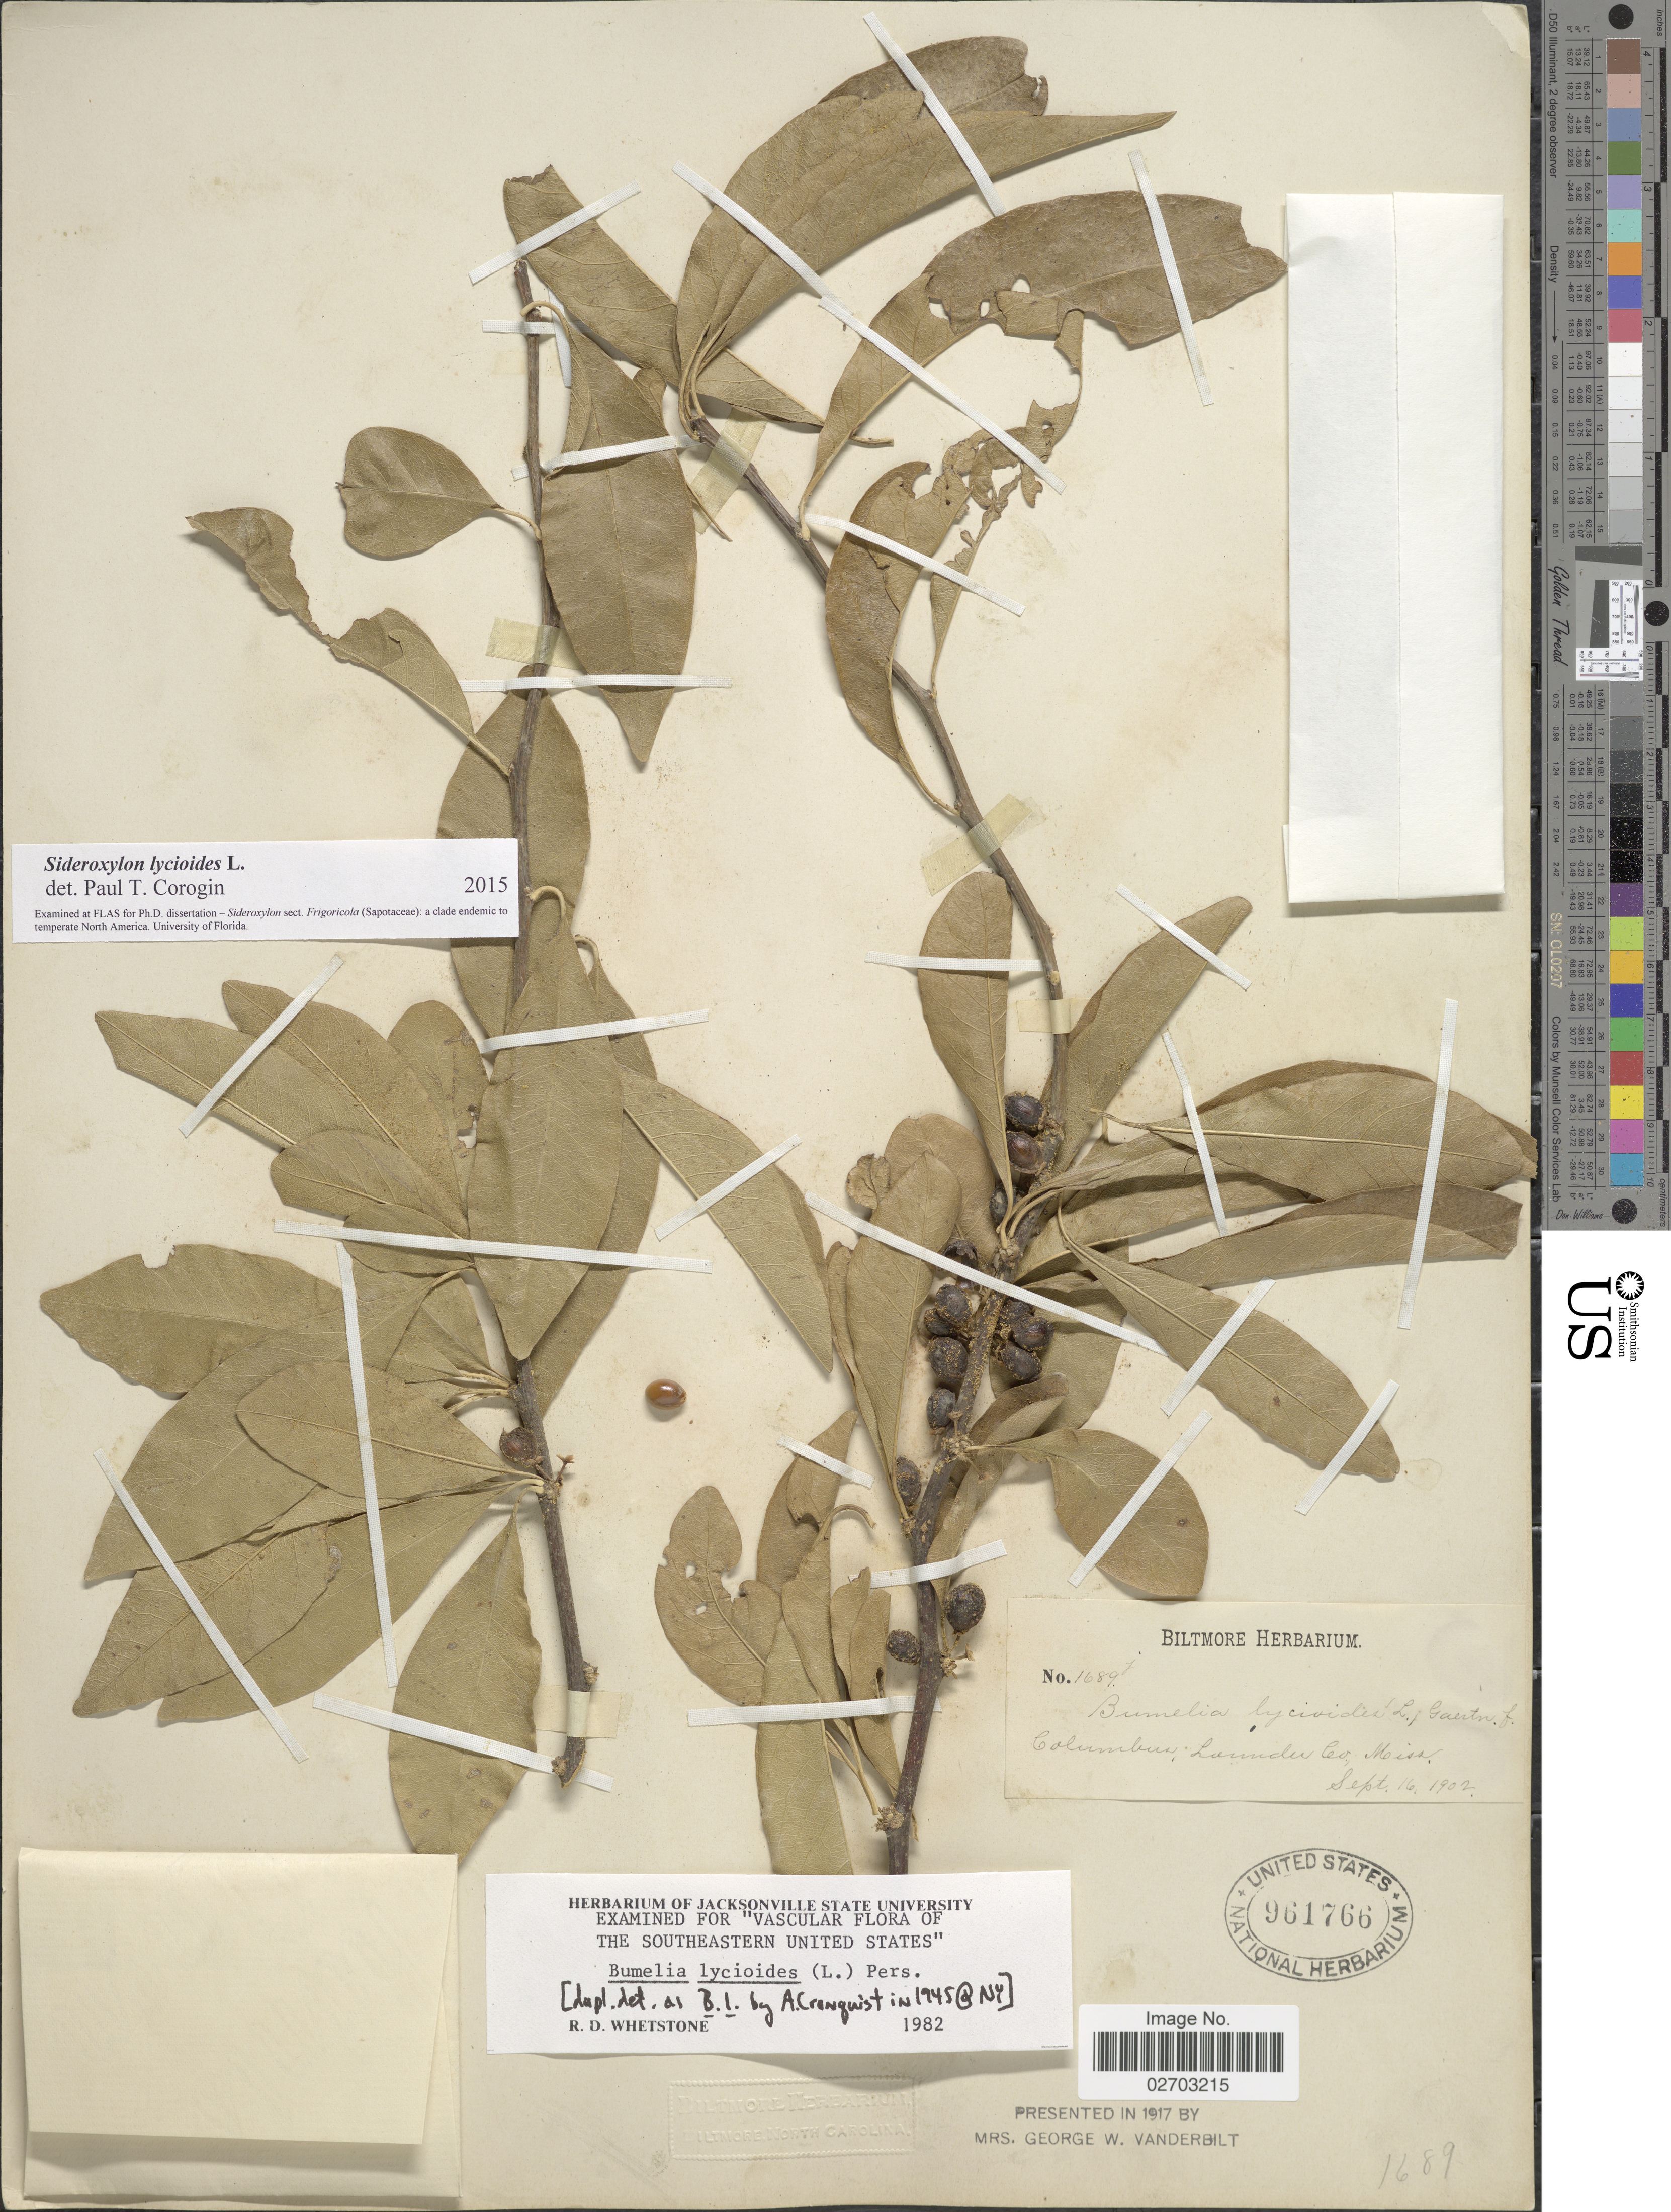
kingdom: Plantae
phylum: Tracheophyta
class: Magnoliopsida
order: Ericales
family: Sapotaceae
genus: Sideroxylon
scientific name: Sideroxylon lycioides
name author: L.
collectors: ex herb. Biltmore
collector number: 1689j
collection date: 1902-09-16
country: United States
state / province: Mississippi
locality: Columbus, Lourider Co.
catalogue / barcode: US 961766